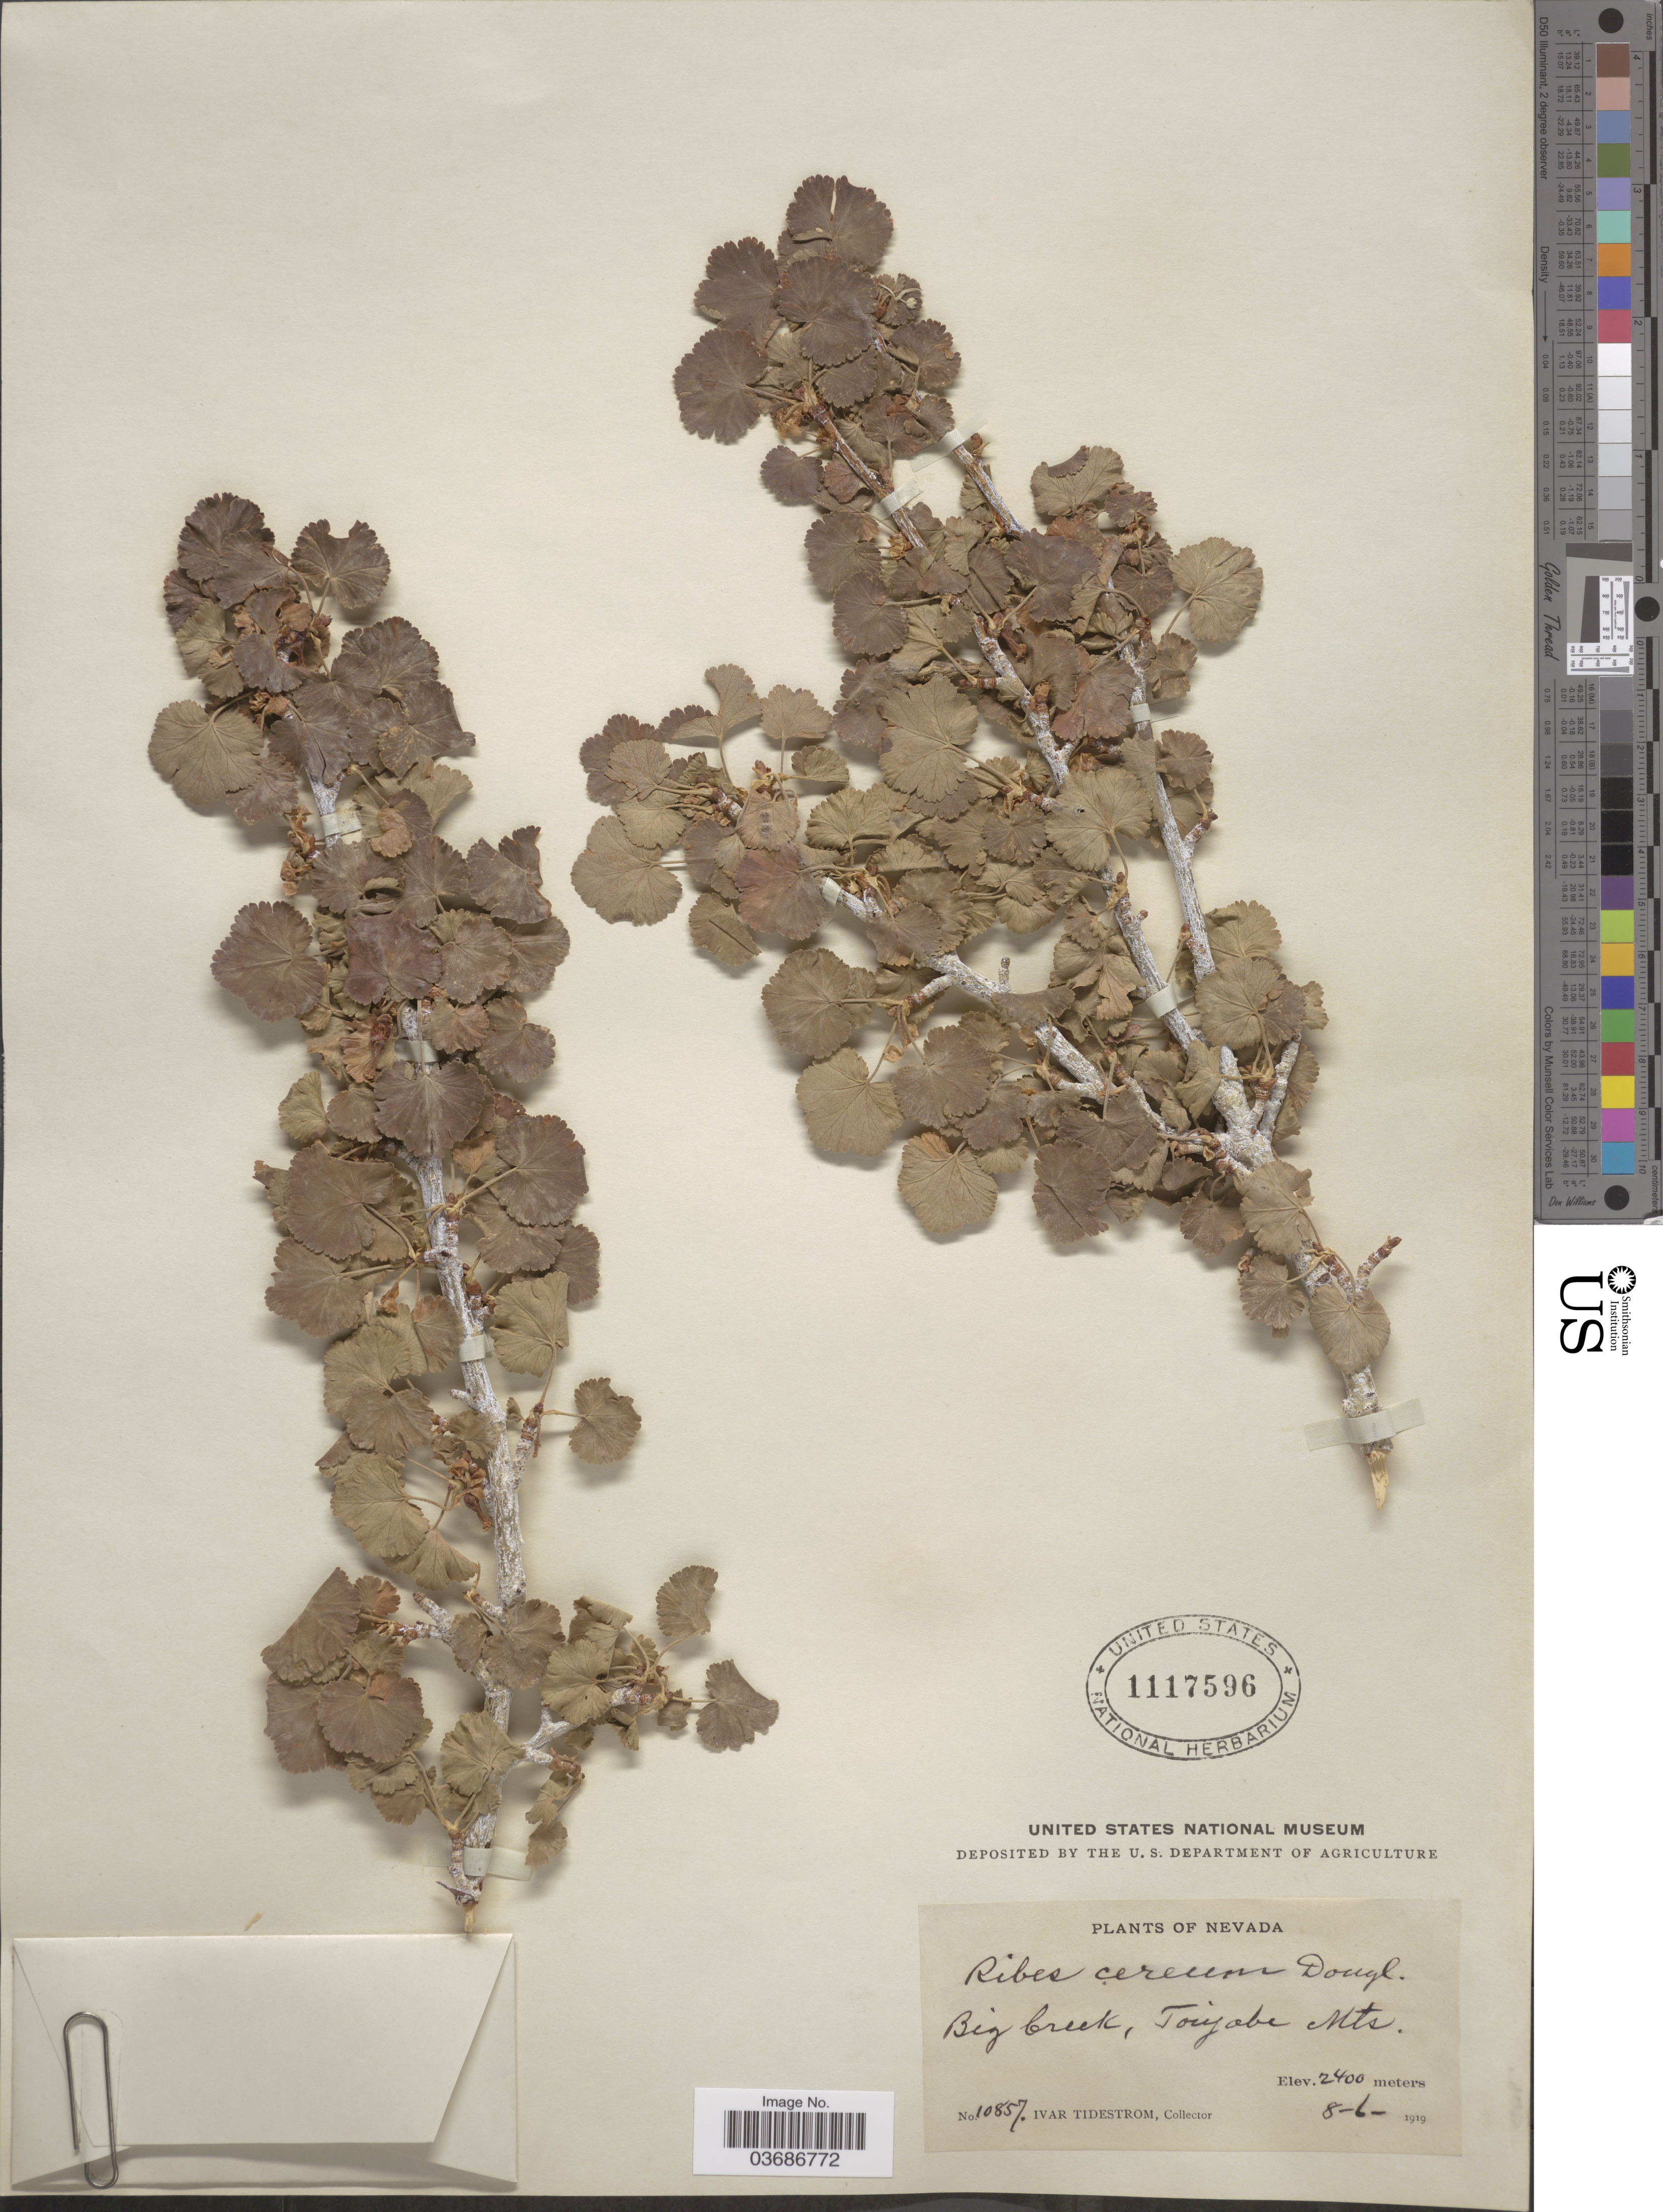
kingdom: Plantae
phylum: Tracheophyta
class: Magnoliopsida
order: Saxifragales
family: Grossulariaceae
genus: Ribes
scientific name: Ribes cereum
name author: Douglas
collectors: I. F. Tidestrom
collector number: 10857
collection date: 1919-08-06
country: United States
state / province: Nevada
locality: Big Creek, Toiyabe Mts.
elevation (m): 2400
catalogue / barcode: US 1117596